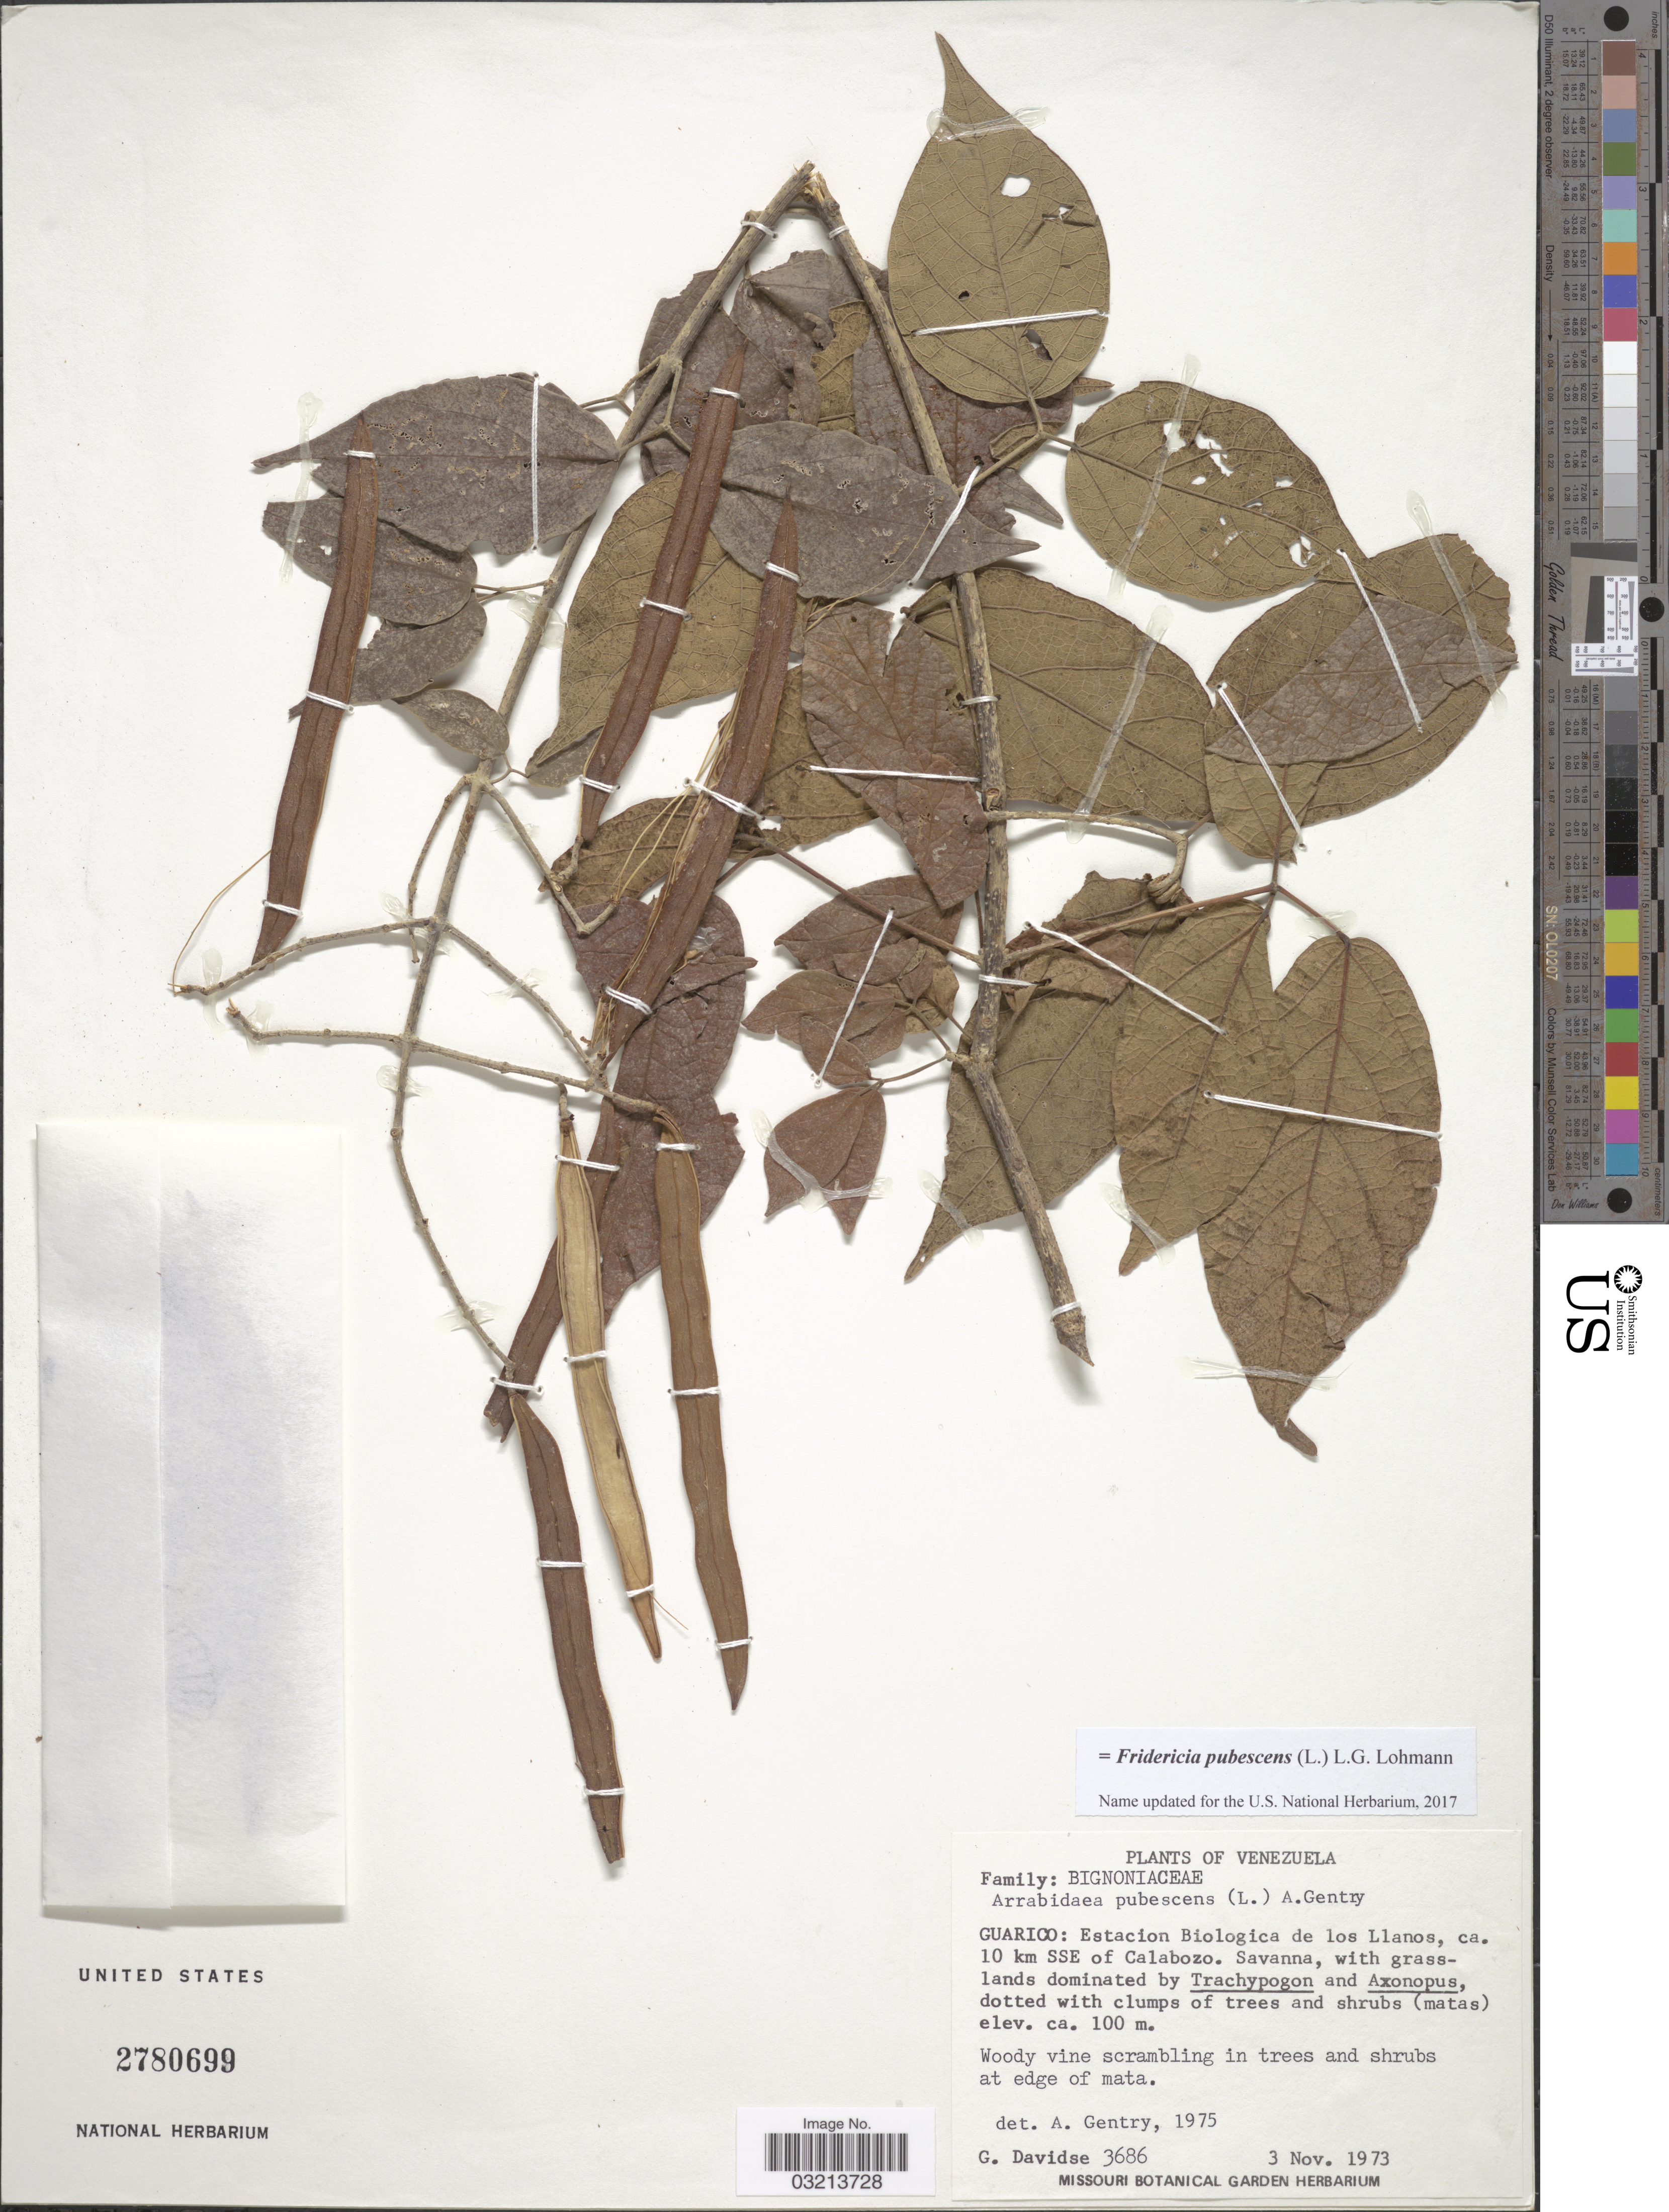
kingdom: Plantae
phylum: Tracheophyta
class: Magnoliopsida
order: Lamiales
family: Bignoniaceae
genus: Fridericia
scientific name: Fridericia pubescens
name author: (L.) L.G. Lohmann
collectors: G. Davidse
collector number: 3686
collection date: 1973-11-03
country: Venezuela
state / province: Guárico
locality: Estacion Biologica de los Llanos, ca. 10 km SSE of Calabozo.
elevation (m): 100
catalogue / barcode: US 2780699